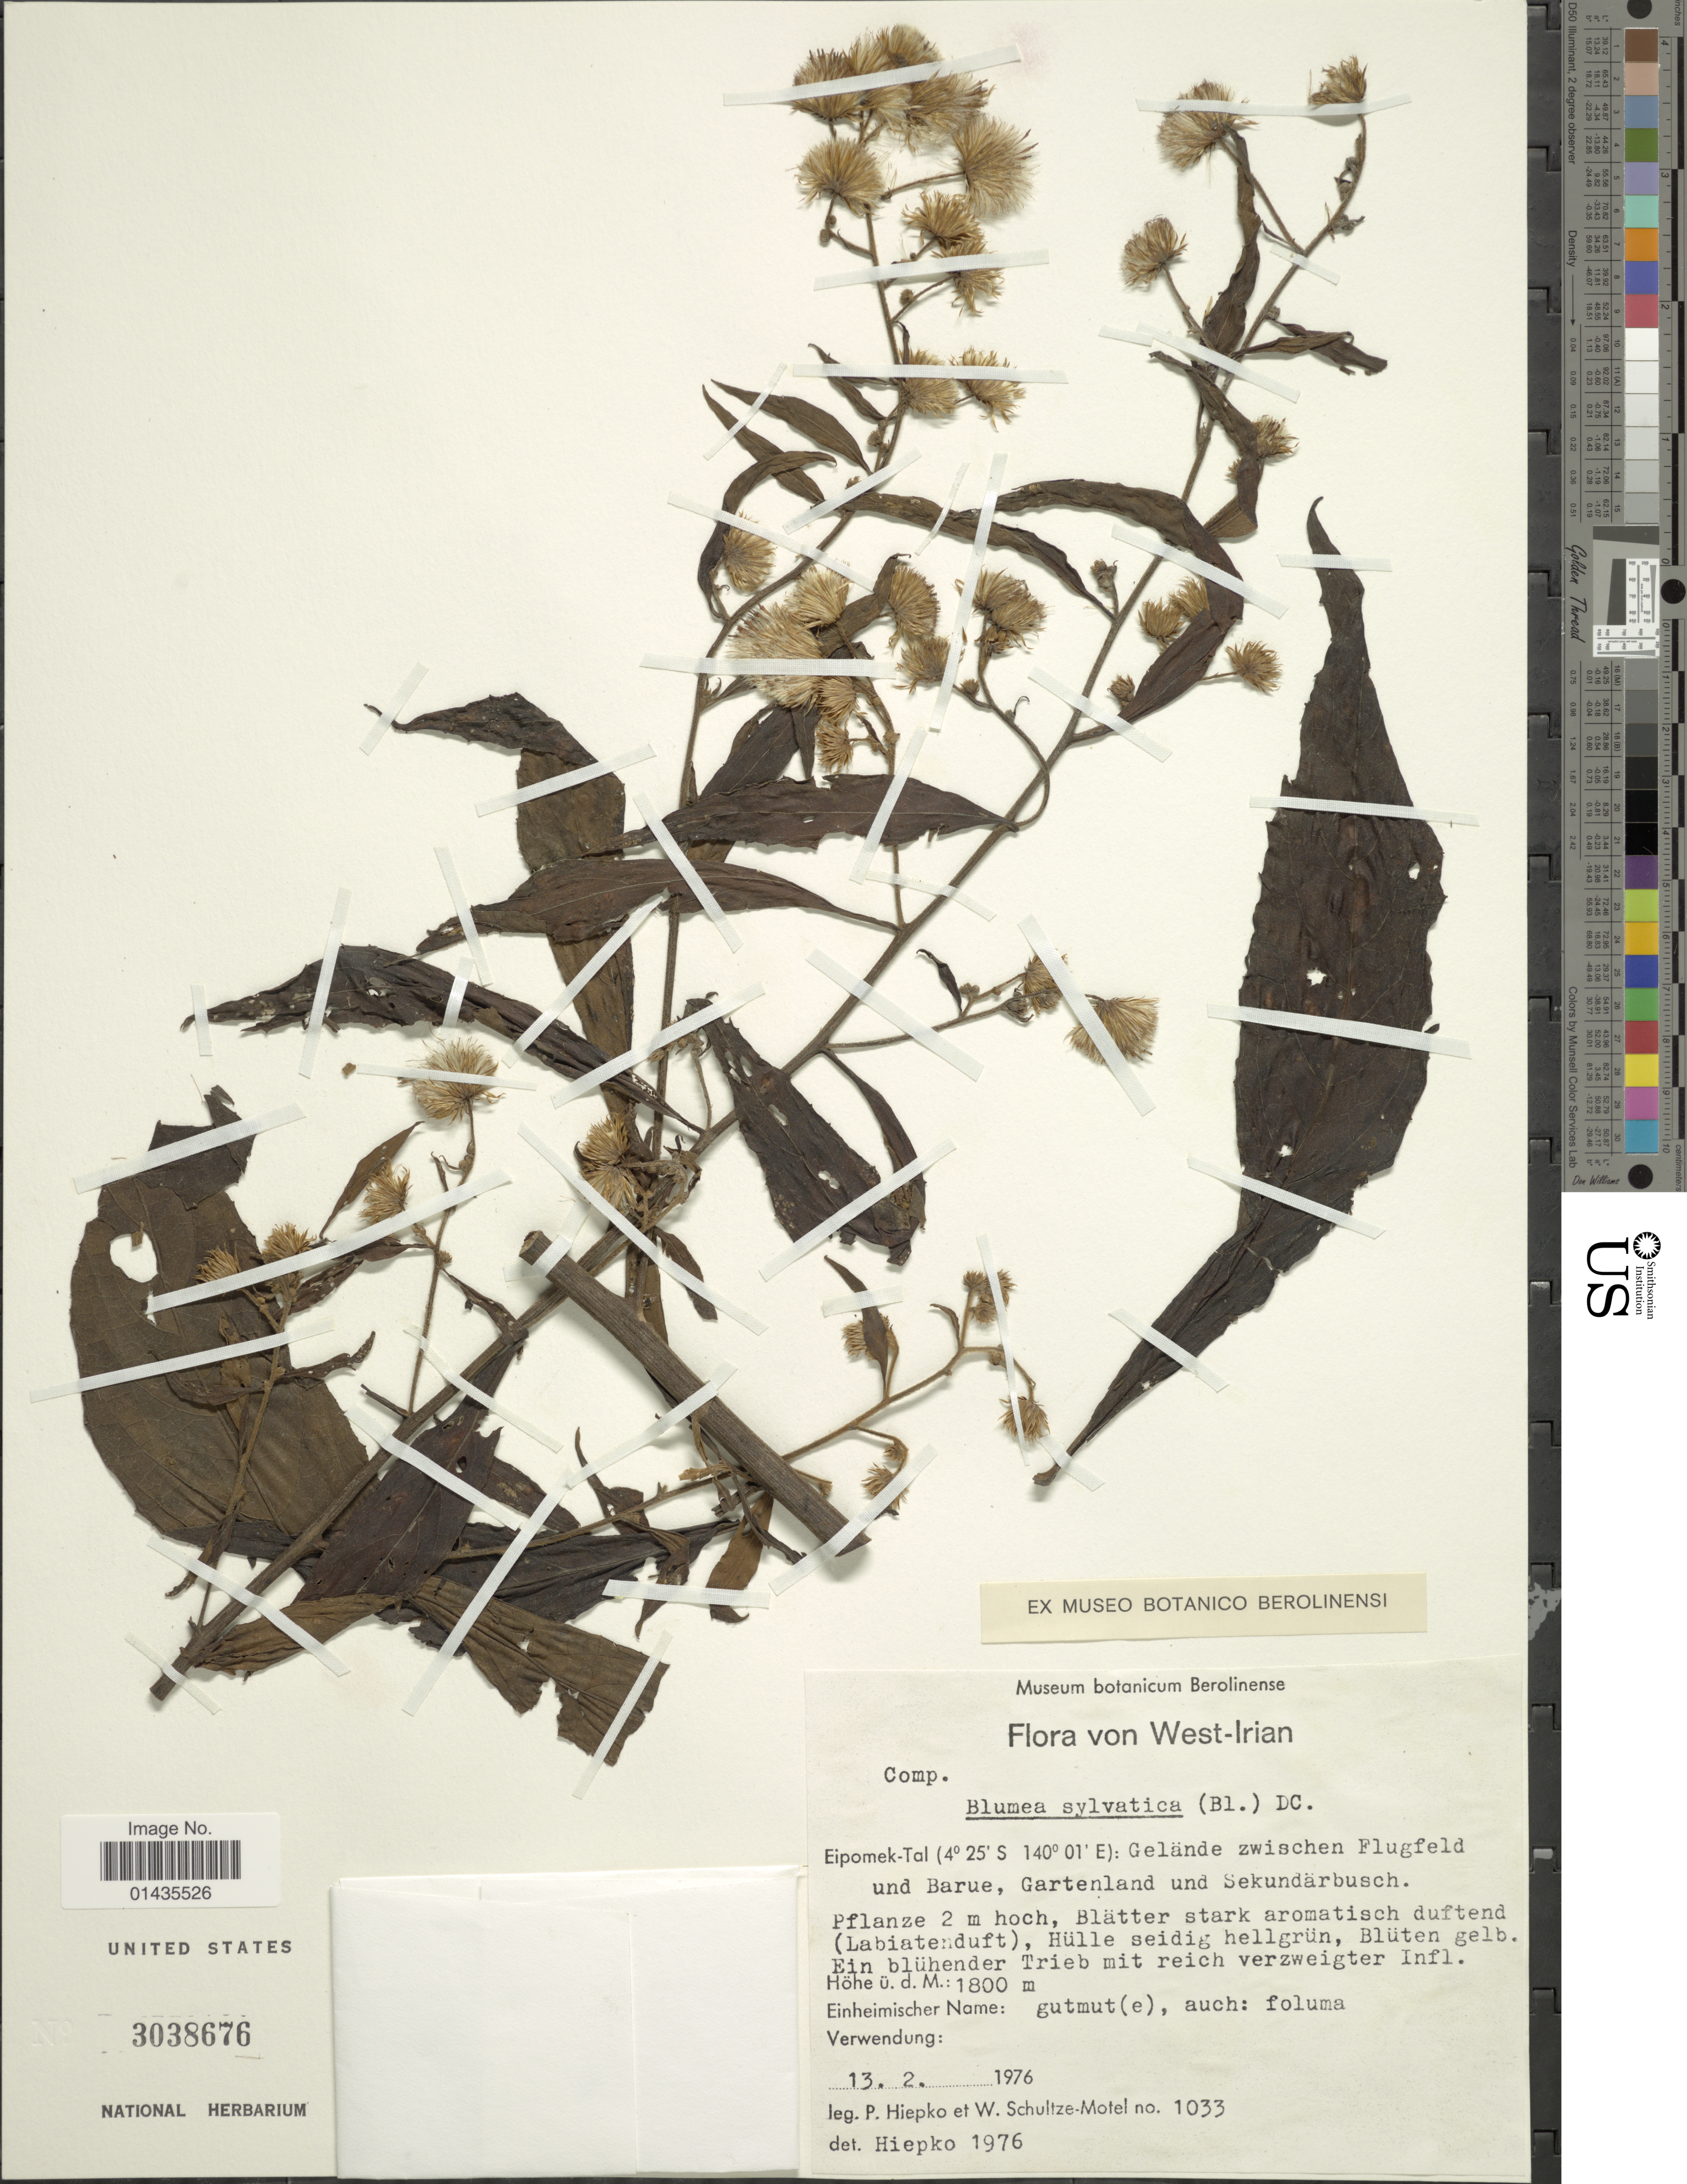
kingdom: Plantae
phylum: Tracheophyta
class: Magnoliopsida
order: Asterales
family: Asteraceae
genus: Blumea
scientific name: Blumea sylvatica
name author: (Blume) DC.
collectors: P. H. Hiepko & W. Schultze-Motel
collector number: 1033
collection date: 1976-02-13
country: Iran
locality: West-Iran, Eipomek-Tal, Gelande zwischen Flugfeld und Barue, Gartenland und Sekundarbusch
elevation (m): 1800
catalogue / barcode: US 3038676